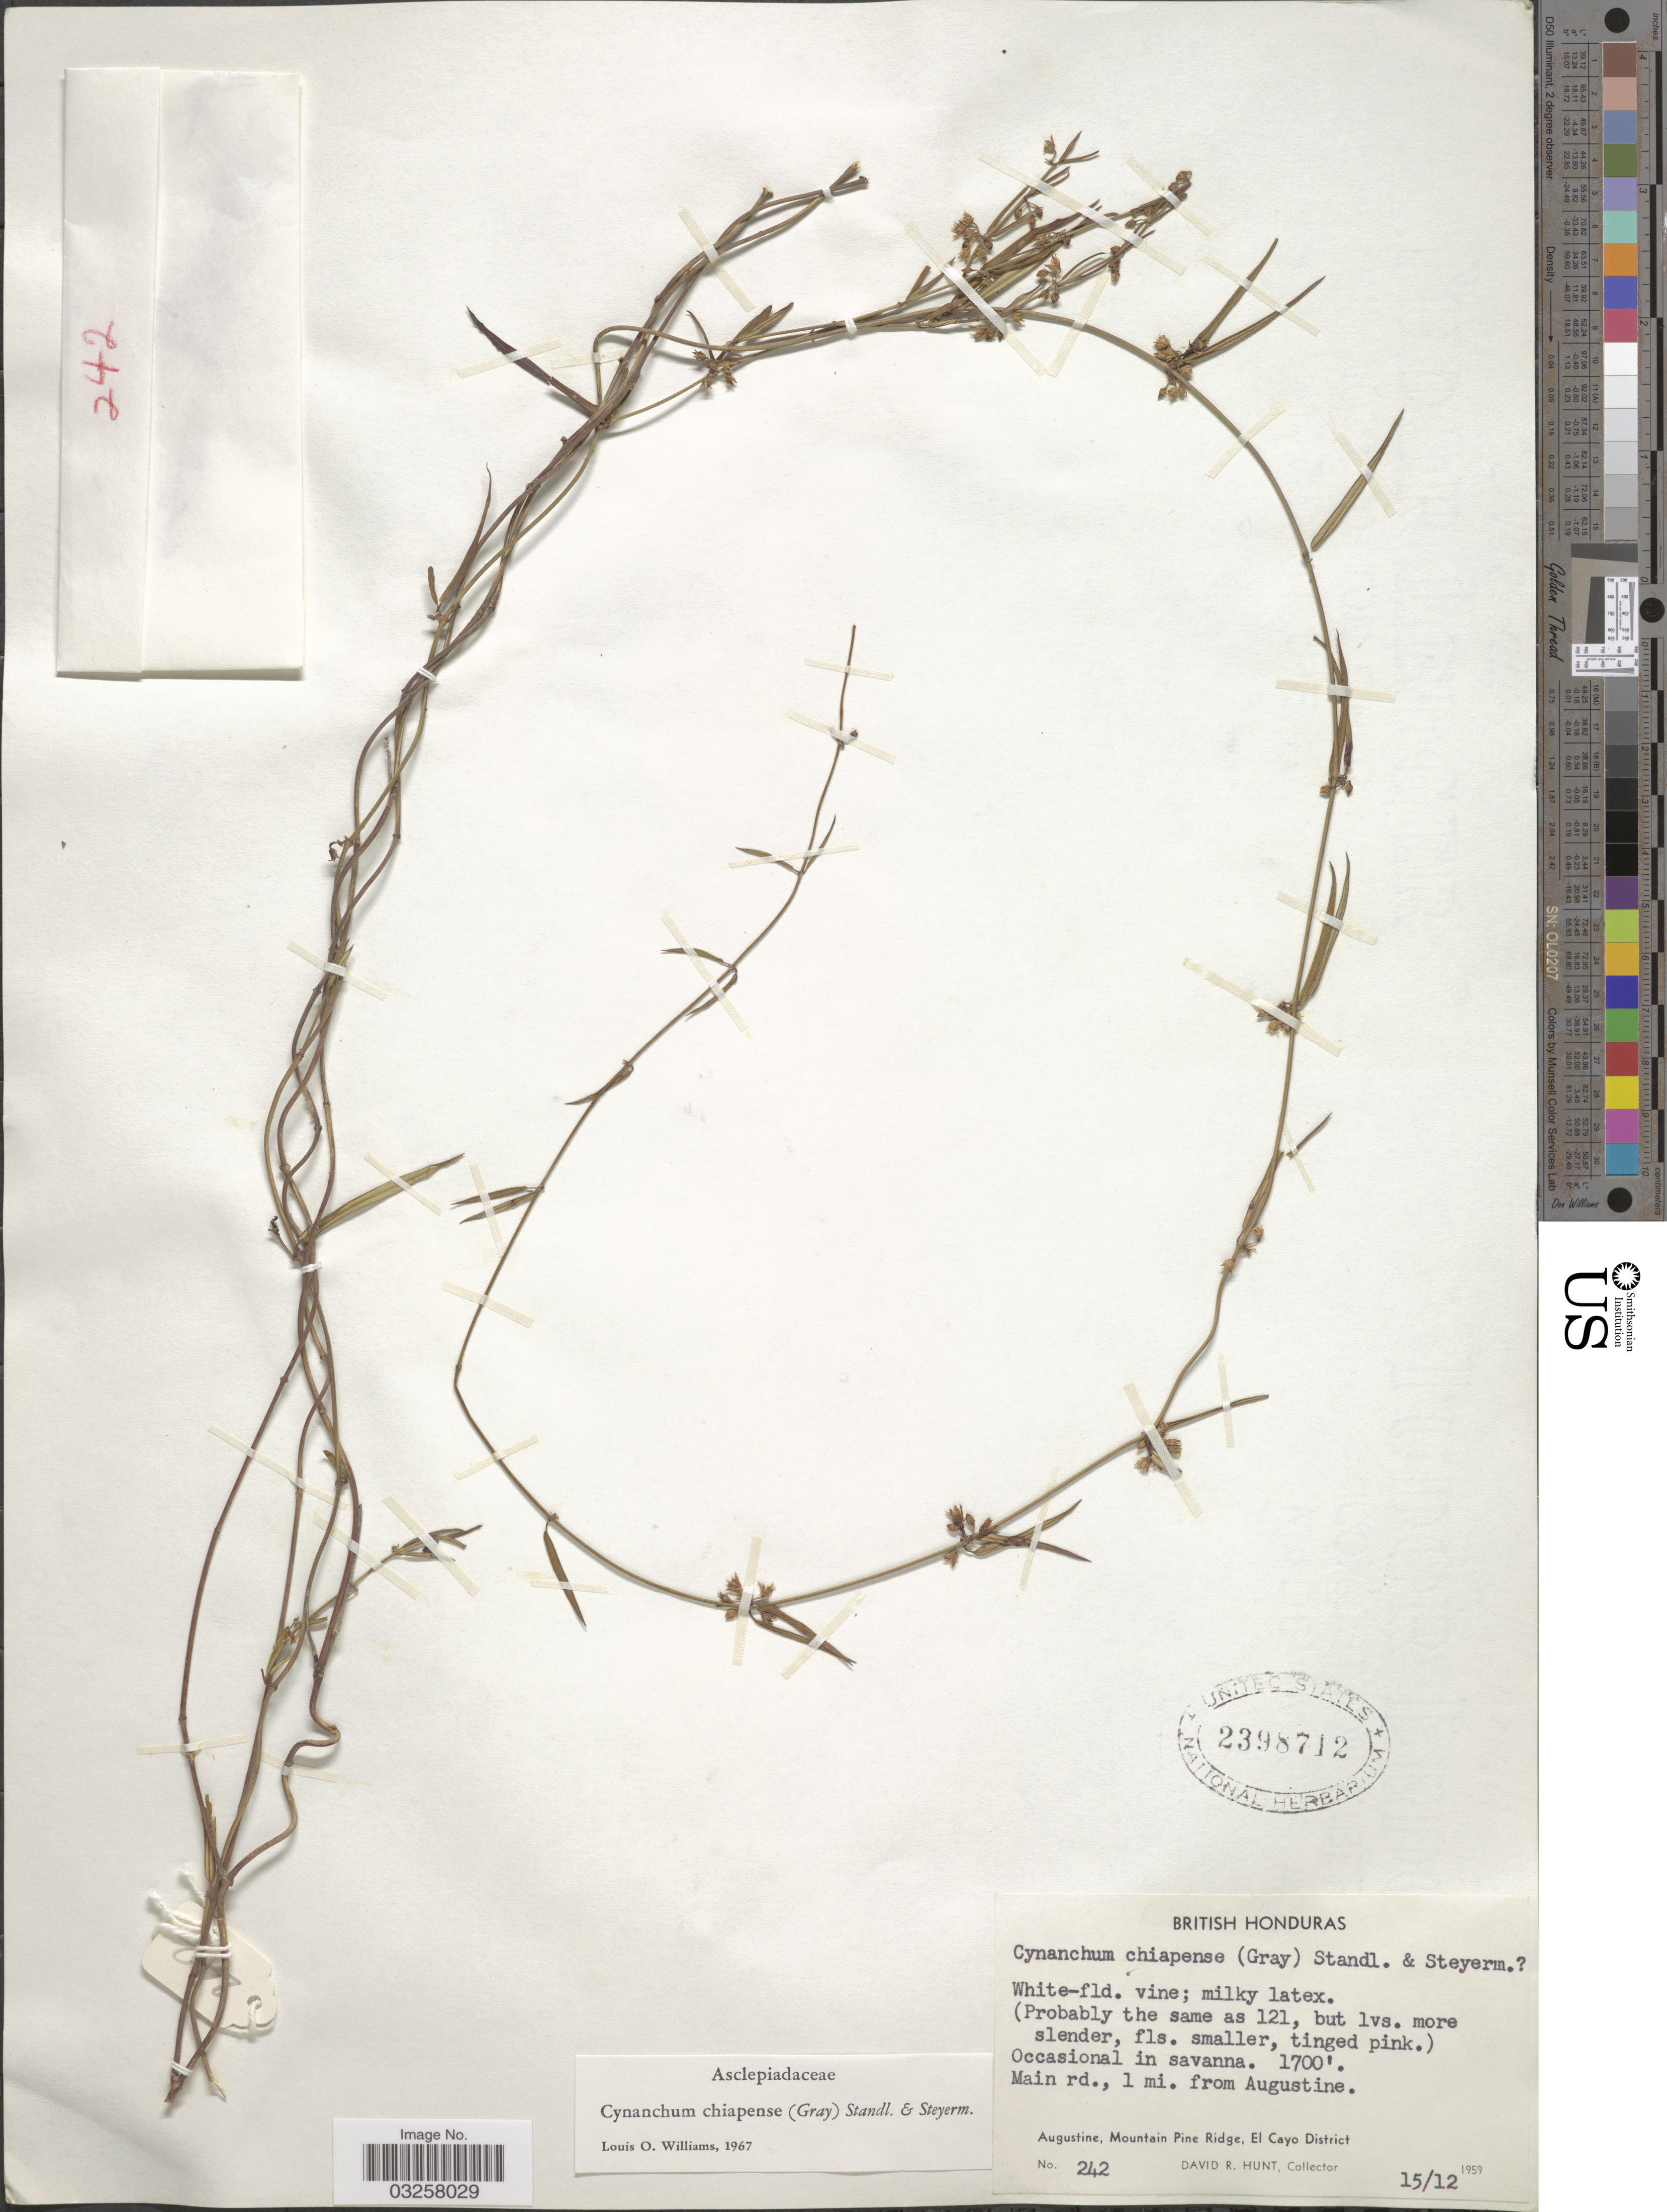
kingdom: Plantae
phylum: Tracheophyta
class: Magnoliopsida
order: Gentianales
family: Apocynaceae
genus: Metastelma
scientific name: Metastelma arizonicum subsp. chiapense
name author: (A. Gray) Liede & Meve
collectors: D. Hunt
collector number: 242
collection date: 1959-12-15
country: Belize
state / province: Cayo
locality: British Honduras. Main rd., 1 mi. from Augustine. Augustine, Mountain Pine Ridge, El Cayo District.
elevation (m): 518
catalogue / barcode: US 2398712